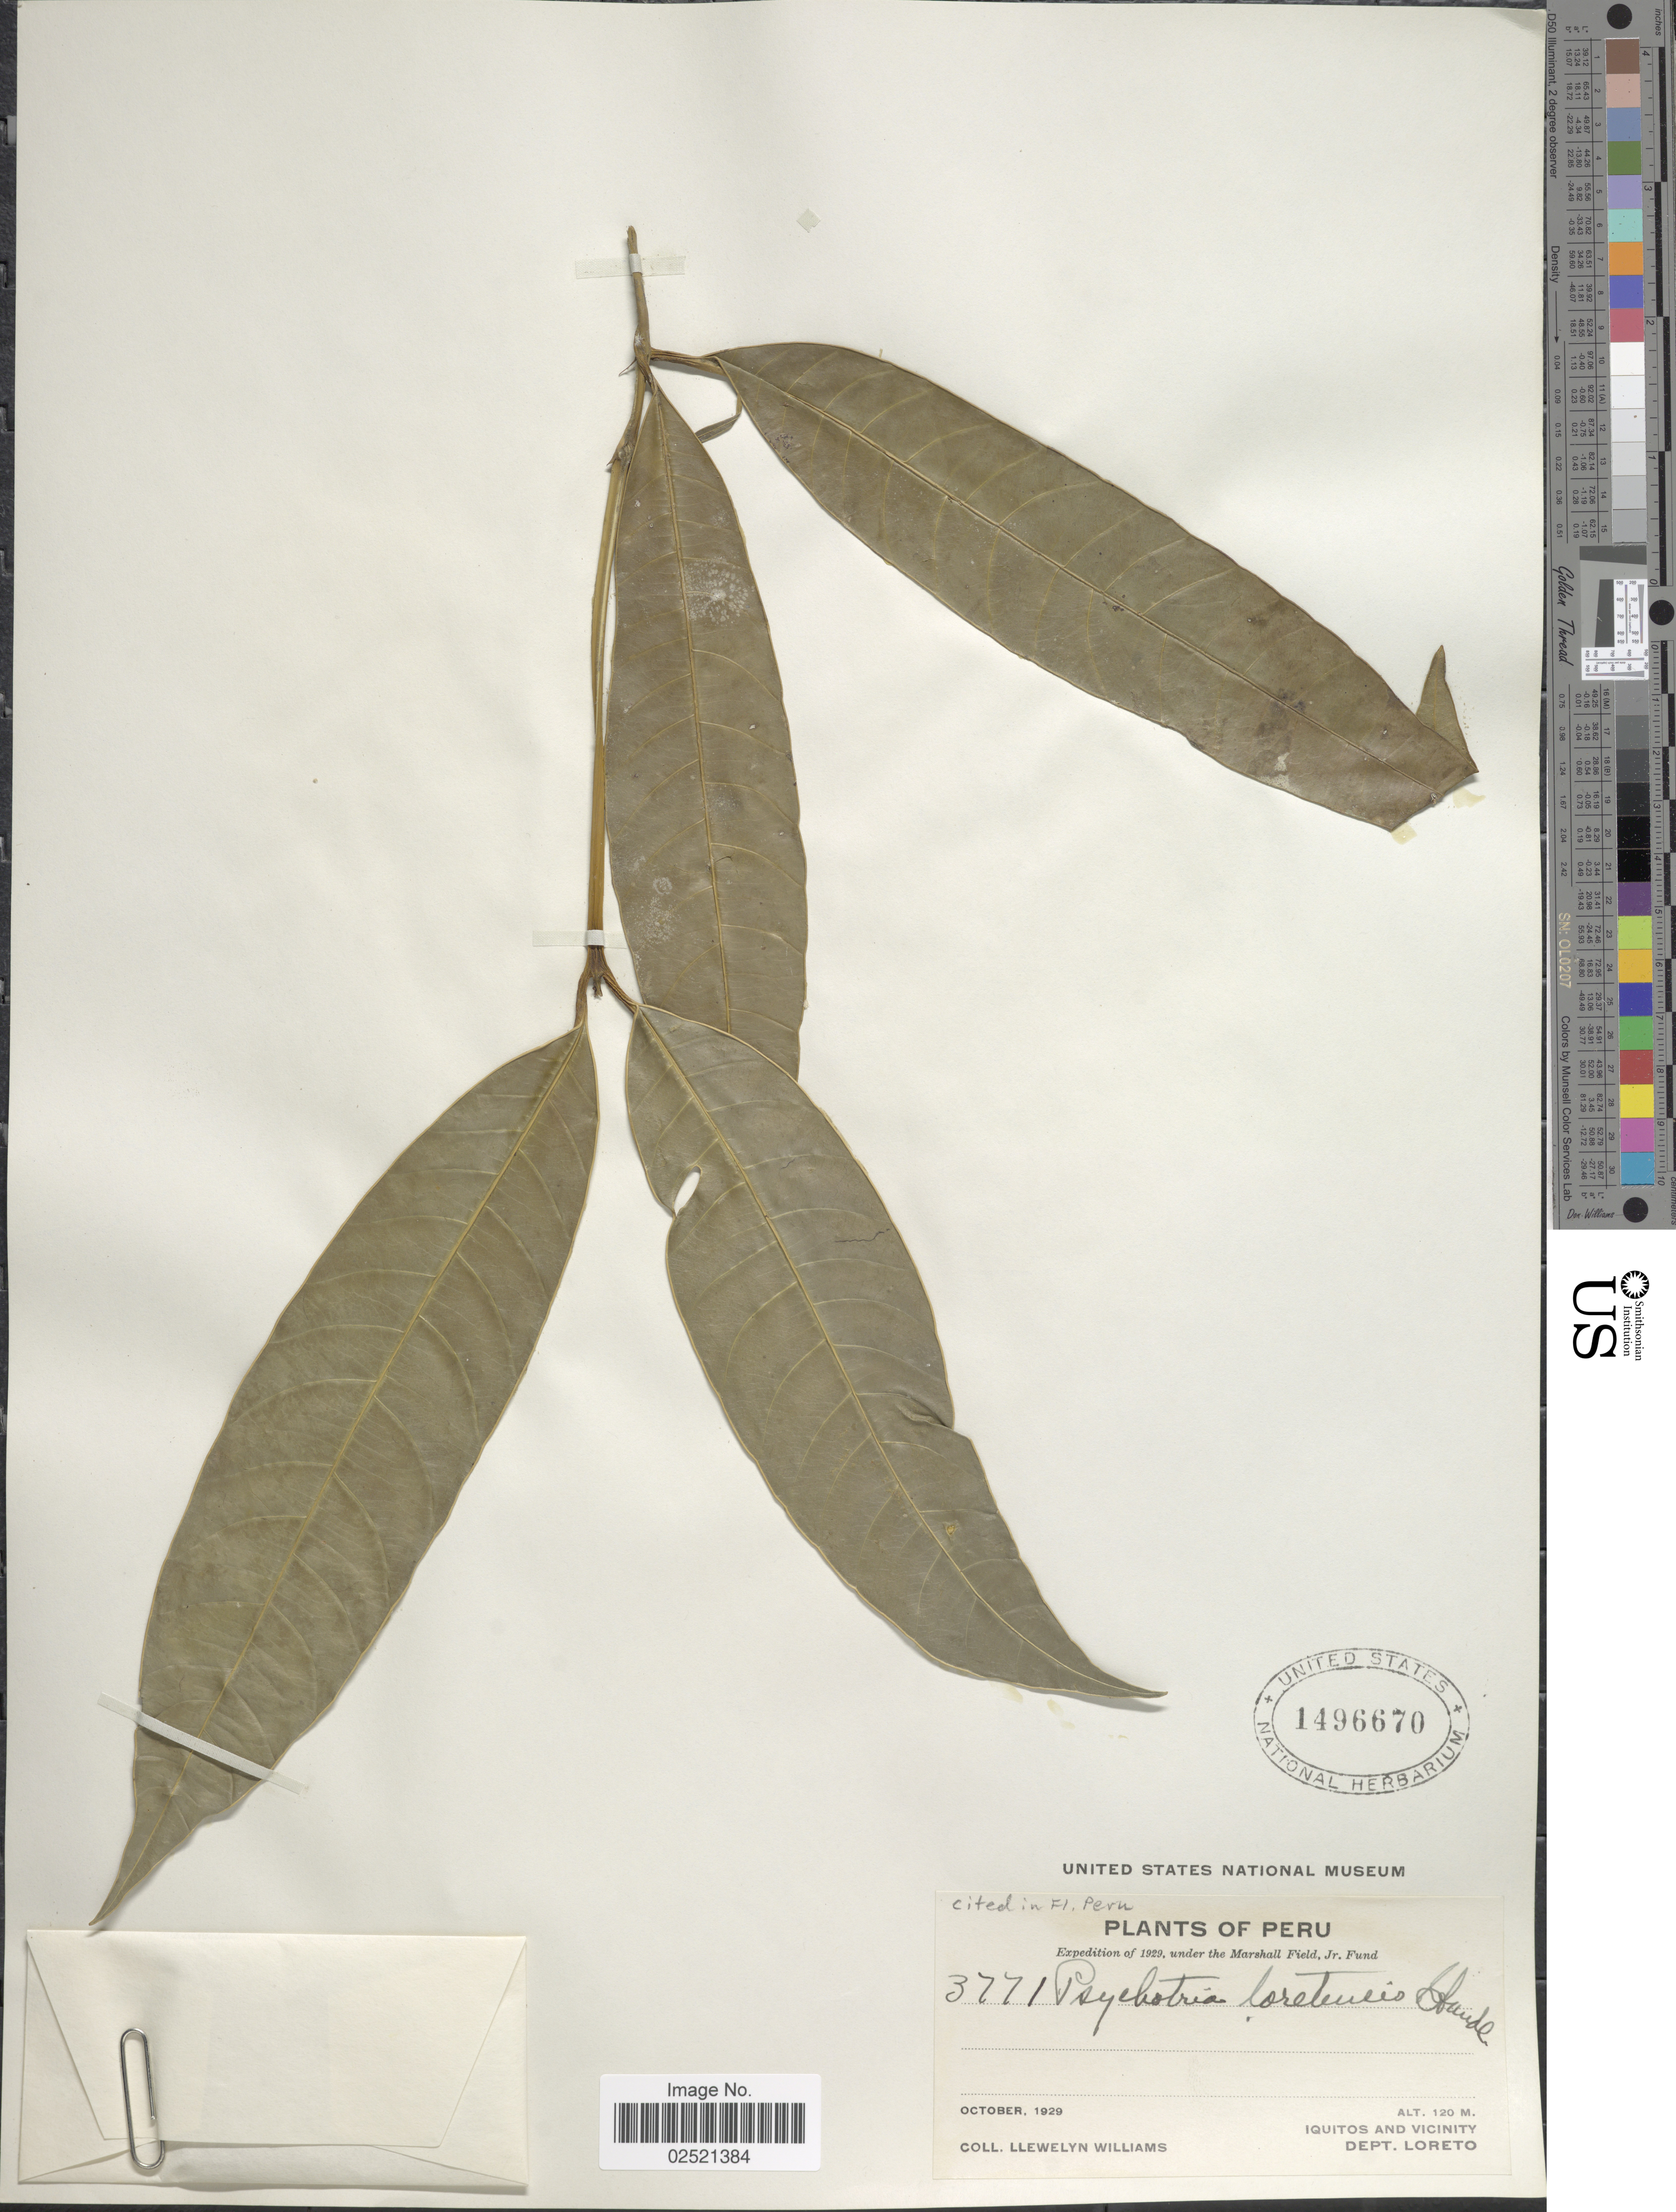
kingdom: Plantae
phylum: Tracheophyta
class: Magnoliopsida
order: Gentianales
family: Rubiaceae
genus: Psychotria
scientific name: Psychotria loretensis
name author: Standl.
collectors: Ll. Williams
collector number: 3771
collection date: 1929-10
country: Peru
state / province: Loreto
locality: Iquitos and vicinity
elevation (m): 120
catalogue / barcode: US 1496670